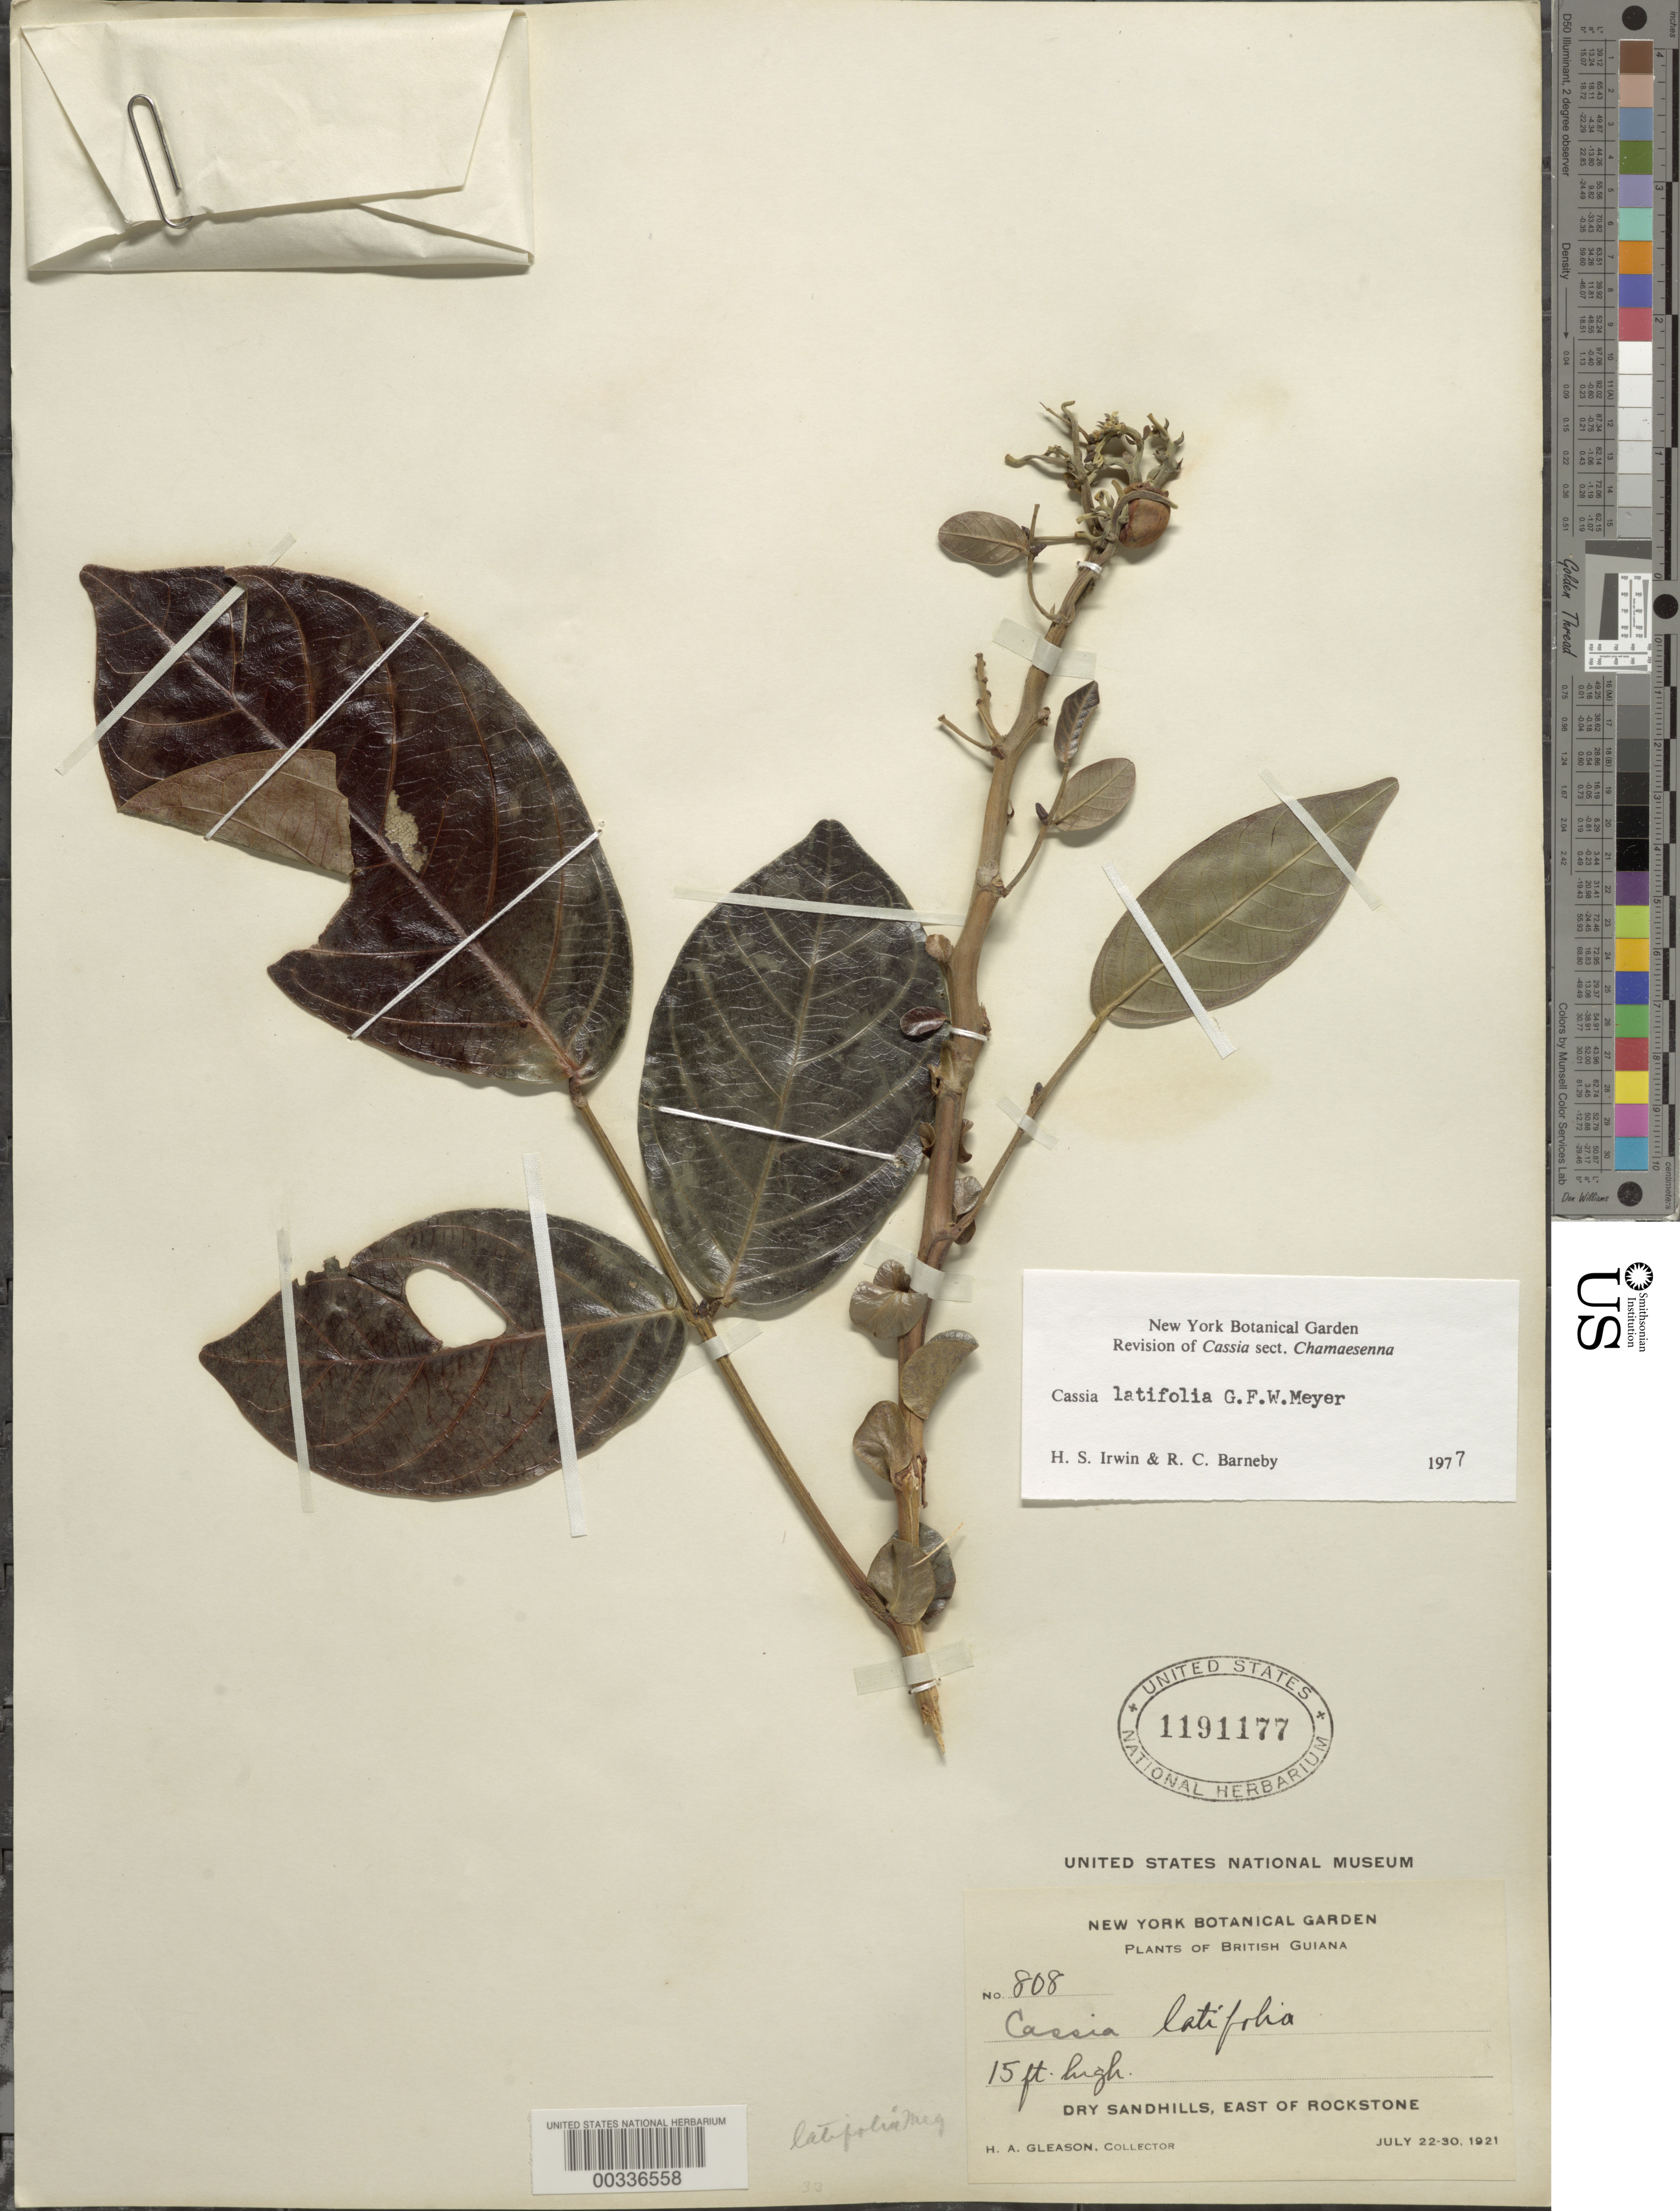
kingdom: Plantae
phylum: Tracheophyta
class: Magnoliopsida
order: Fabales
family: Fabaceae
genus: Senna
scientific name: Senna latifolia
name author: (G. Mey.) H.S. Irwin & Barneby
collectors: H. A. Gleason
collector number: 808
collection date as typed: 22 Jul 1921 to 30 Jul 1921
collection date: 1921-07-22/1921-07-30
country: Guyana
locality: E of rockstone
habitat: Dry sandhills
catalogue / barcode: US 1191177